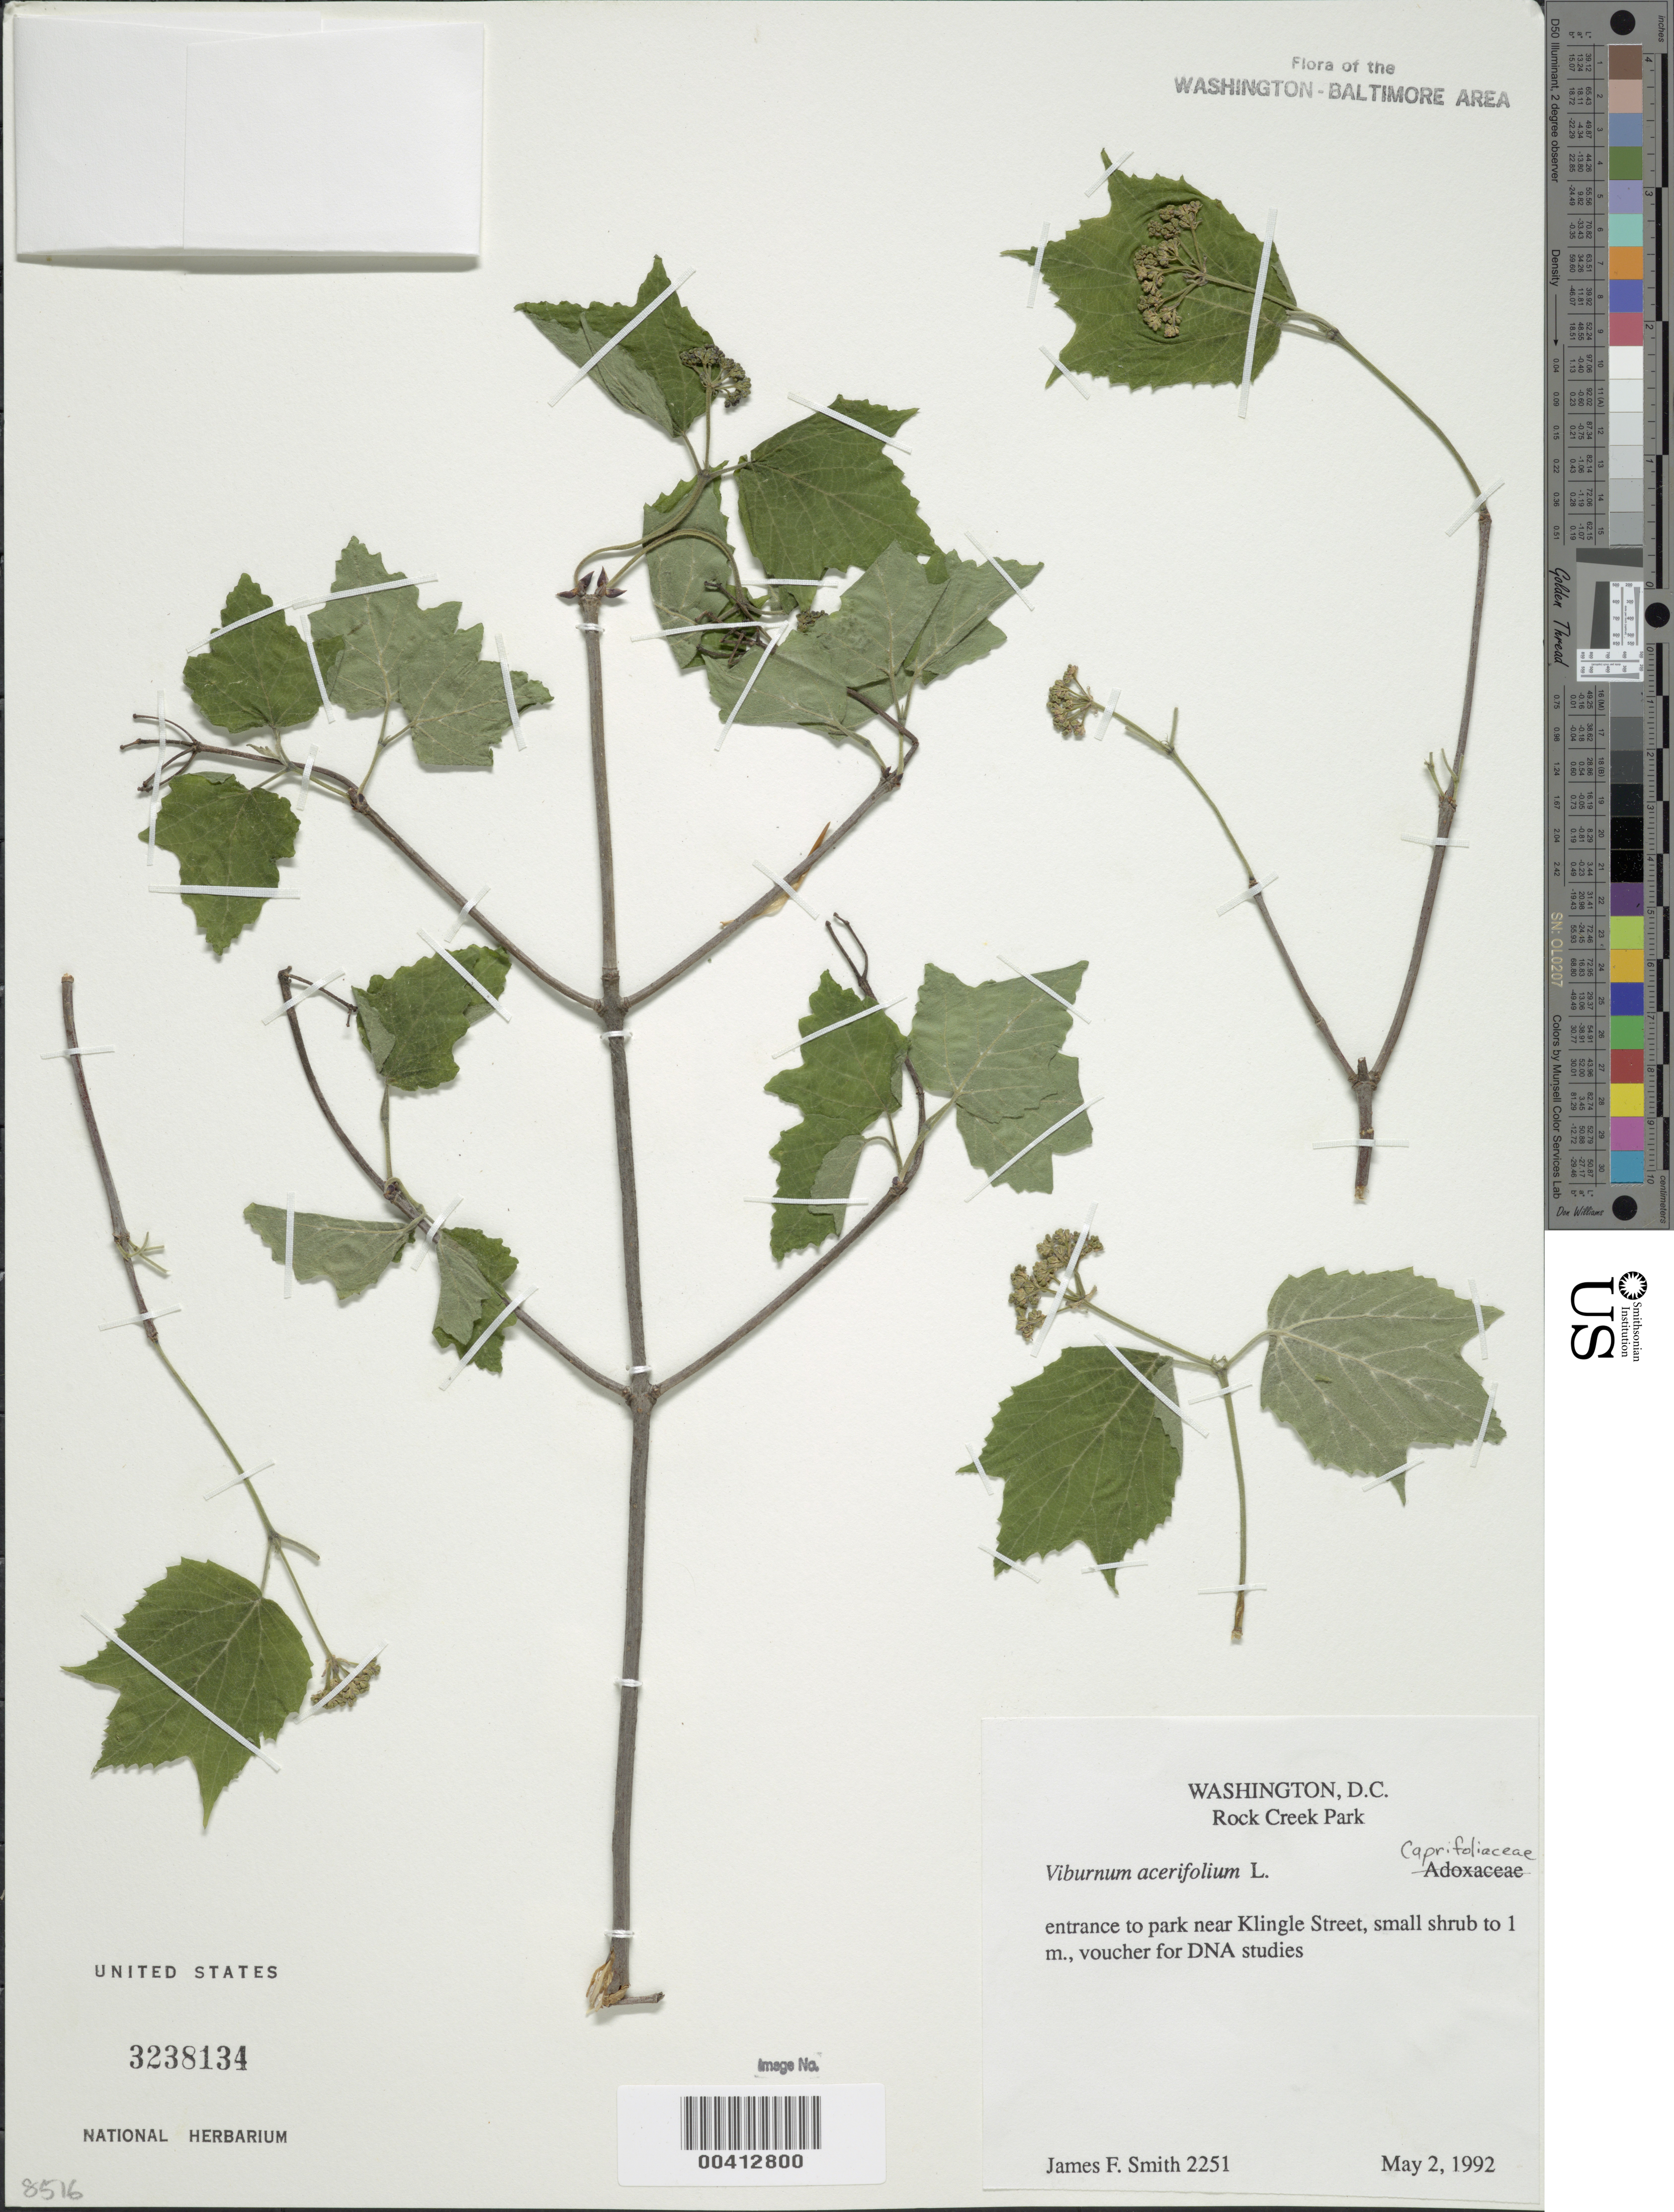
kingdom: Plantae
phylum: Tracheophyta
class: Magnoliopsida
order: Dipsacales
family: Viburnaceae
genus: Viburnum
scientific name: Viburnum acerifolium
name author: L.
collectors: J. F. Smith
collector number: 2251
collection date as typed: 02 May 1992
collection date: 1992-05-02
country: United States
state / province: District of Columbia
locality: Rock Creek Park, near Klingle St Rock Creek Park & vicinity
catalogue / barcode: US 3238134